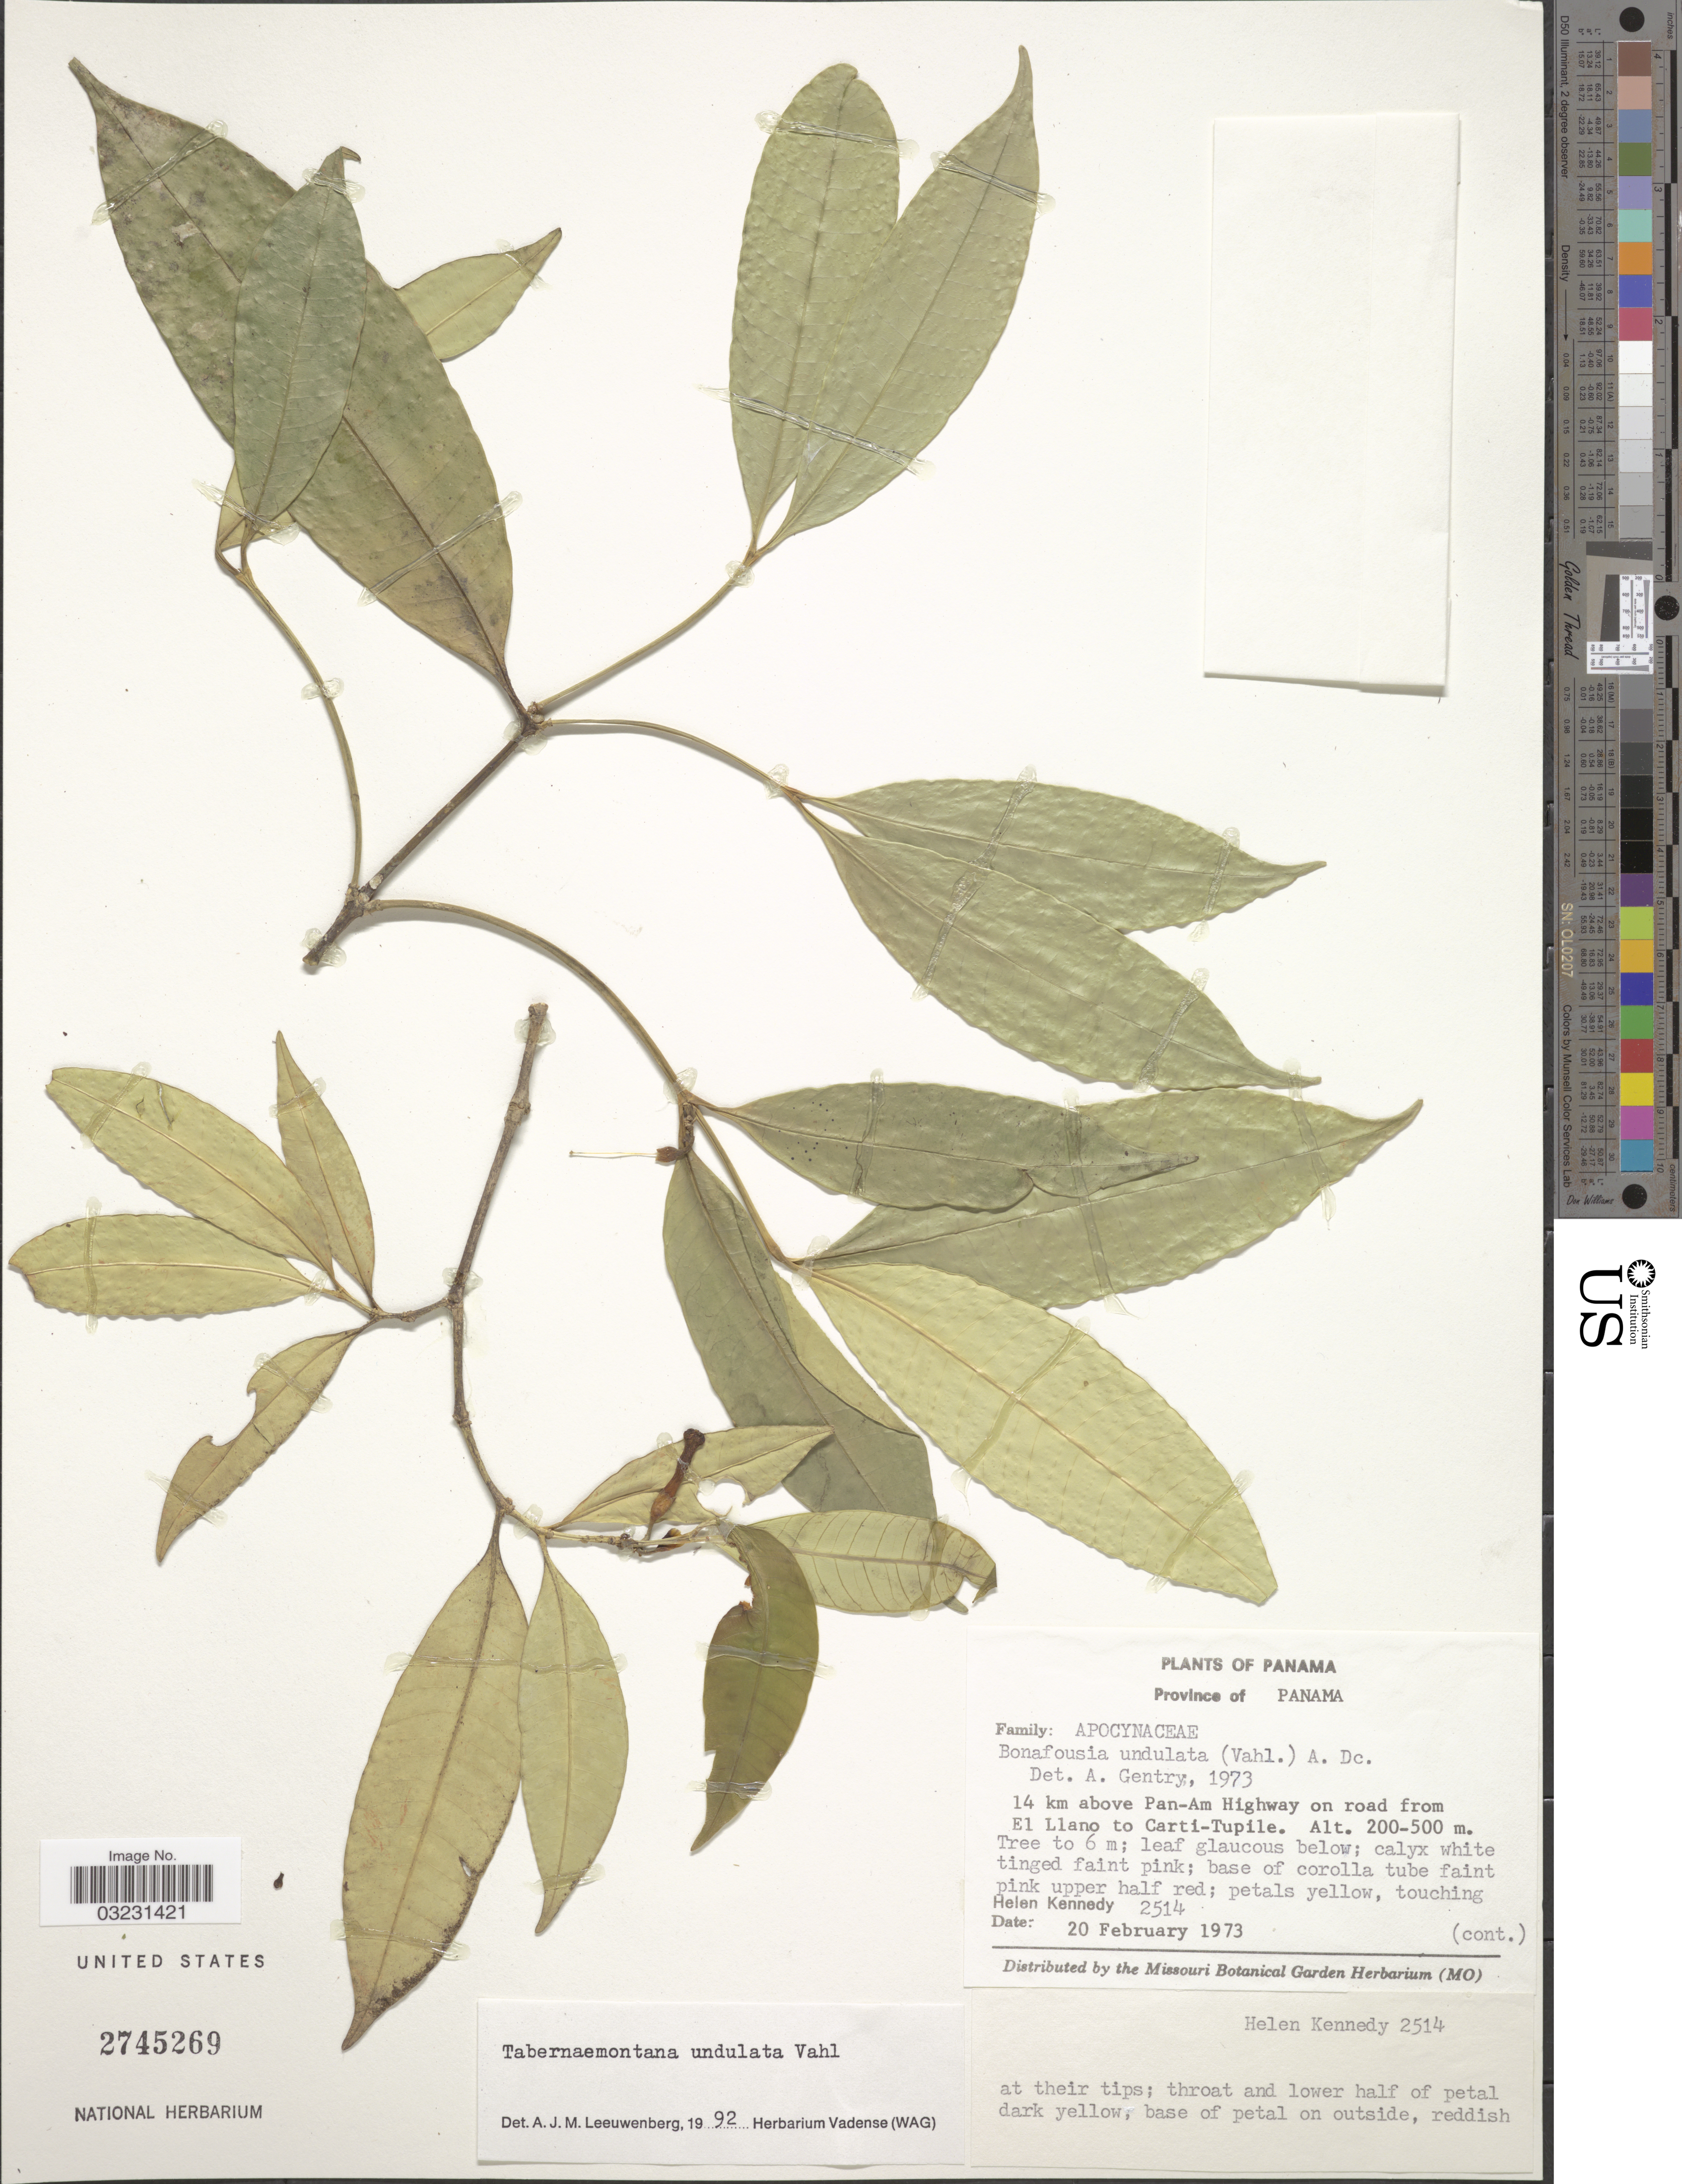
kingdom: Plantae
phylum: Tracheophyta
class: Magnoliopsida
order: Gentianales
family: Apocynaceae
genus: Tabernaemontana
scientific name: Tabernaemontana undulata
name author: Vahl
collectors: H. Kennedy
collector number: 2514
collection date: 1973-02-20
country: Panama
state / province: Panamá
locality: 14 km above Pan-Am Highway on road from El Llano to Carti-Tupile.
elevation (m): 200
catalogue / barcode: US 2745269